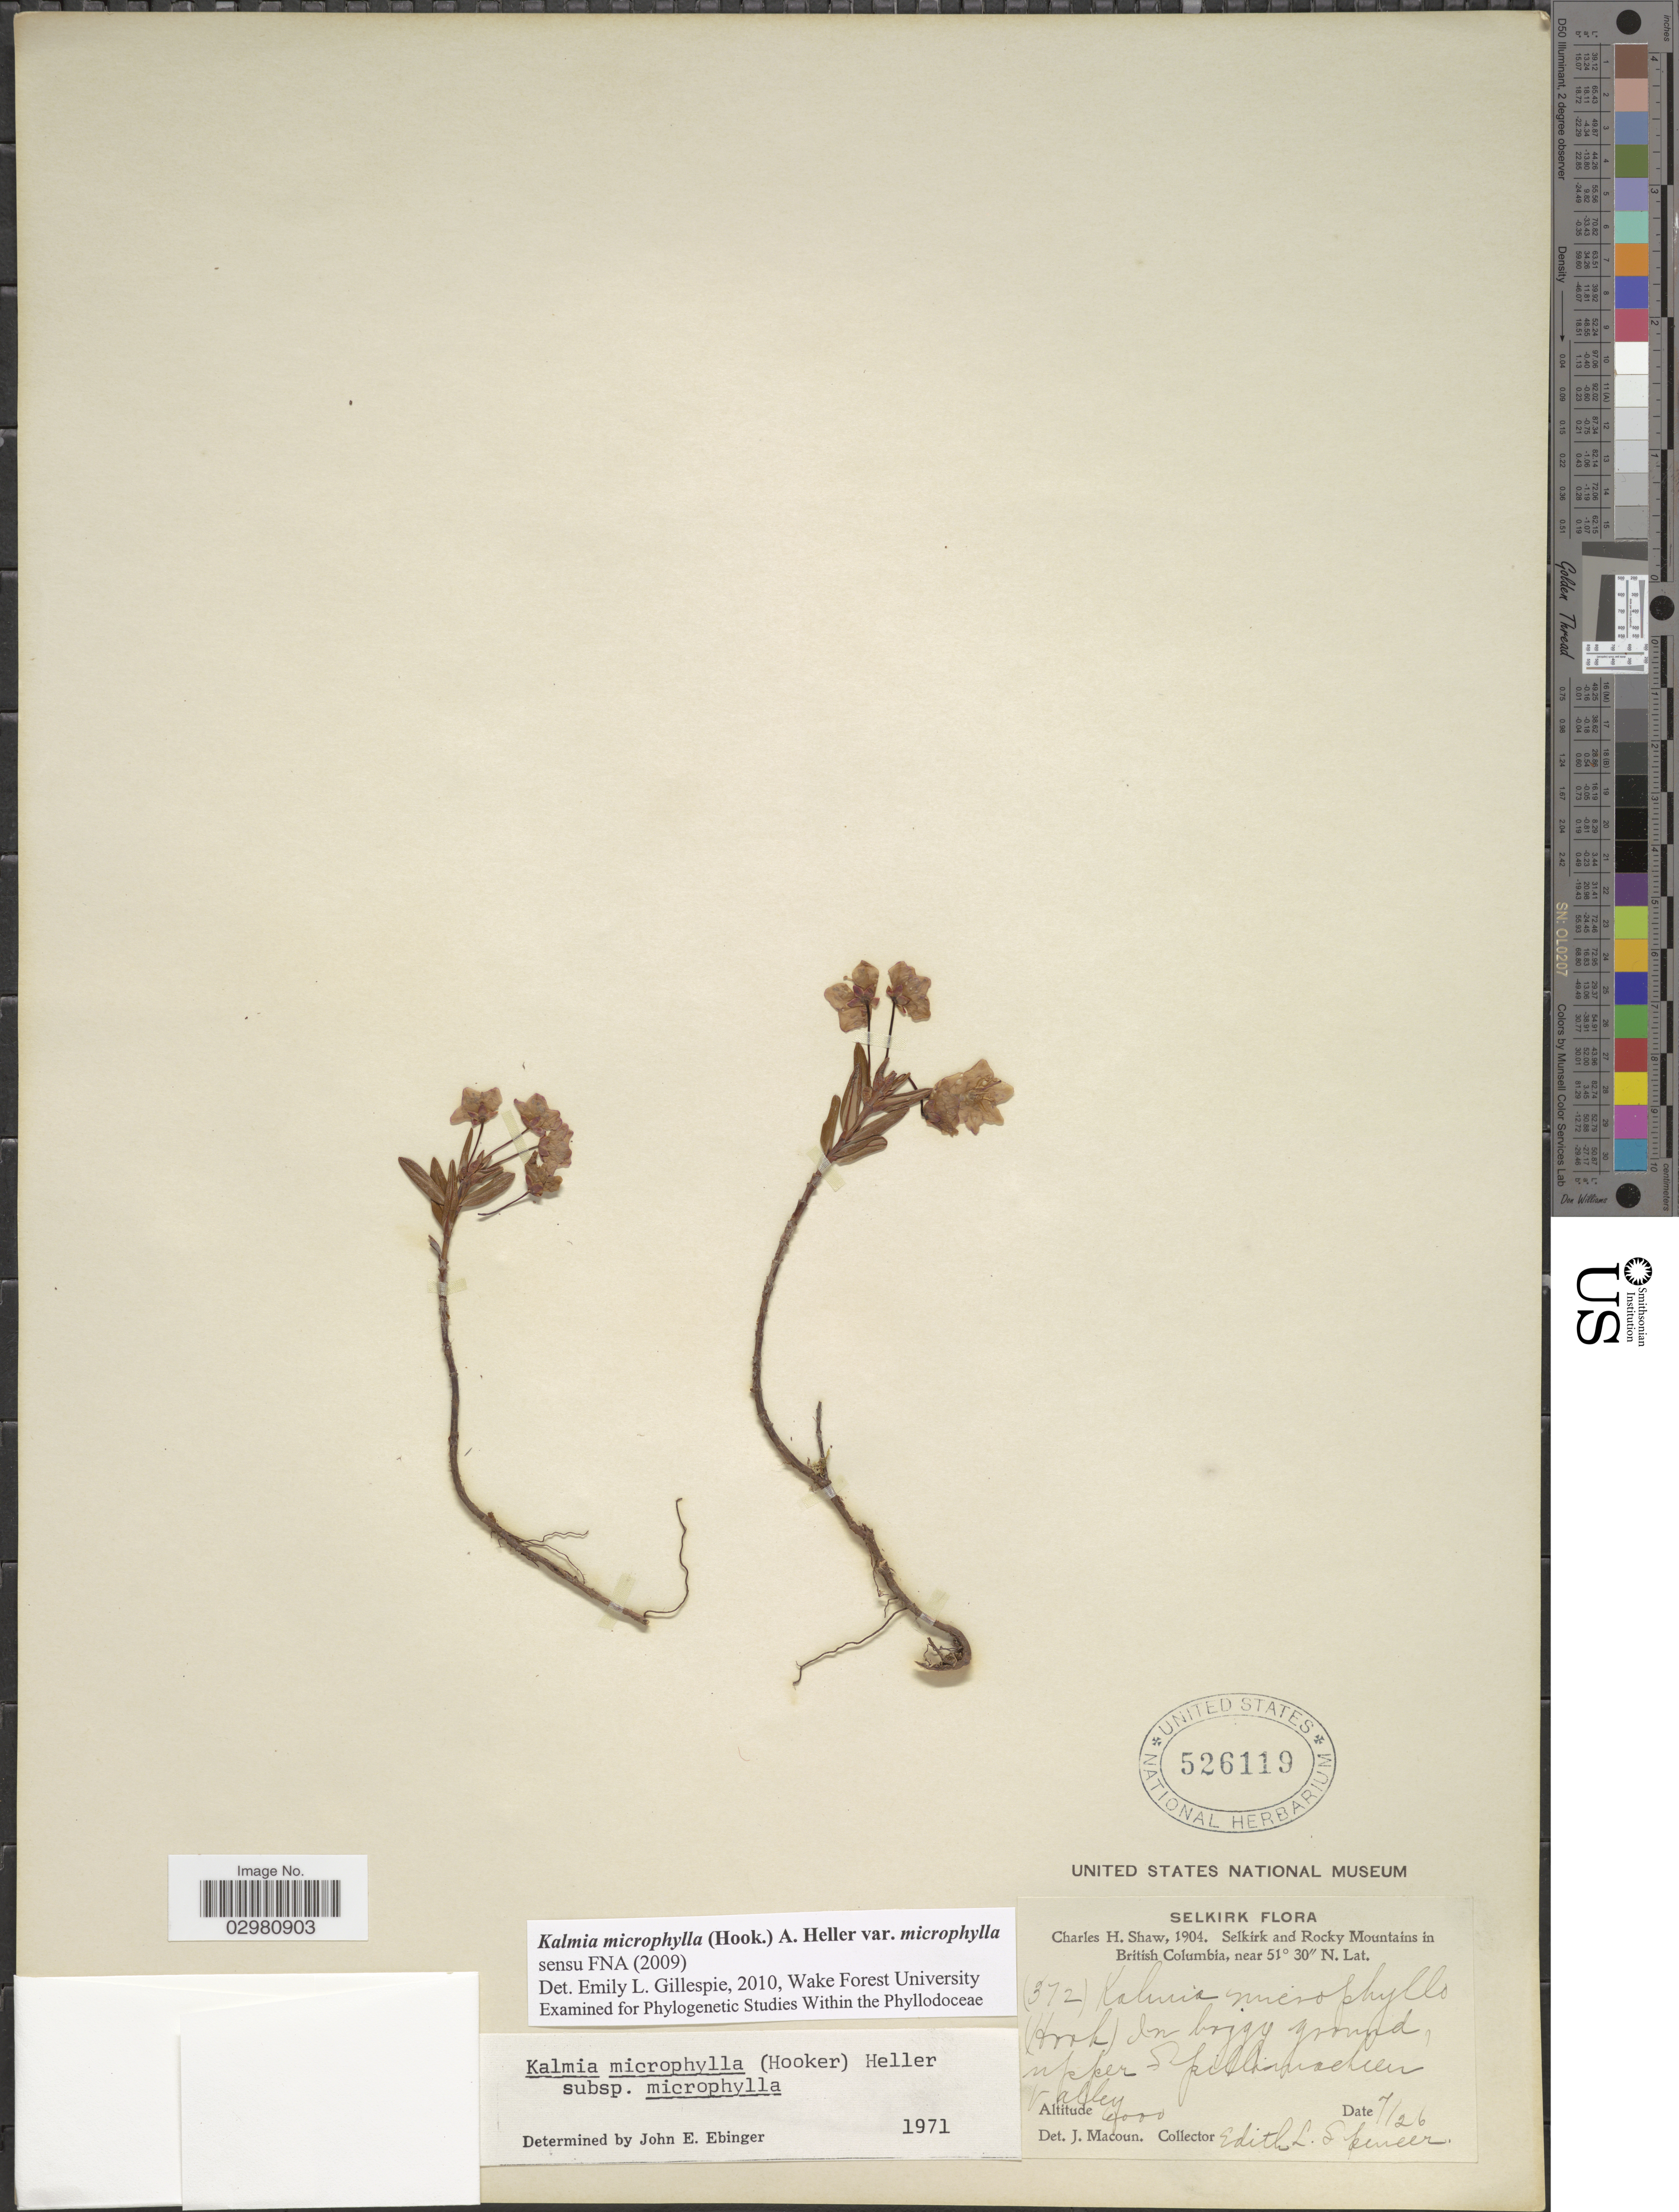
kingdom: Plantae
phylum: Tracheophyta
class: Magnoliopsida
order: Ericales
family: Ericaceae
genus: Kalmia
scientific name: Kalmia microphylla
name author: (Hook.) A. Heller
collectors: E. Spencer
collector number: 372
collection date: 1904-07-26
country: Canada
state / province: British Columbia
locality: Selkirk. Selkirk and Rocky Mountains. Upper Spillimacheen Valley.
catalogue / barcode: US 526119